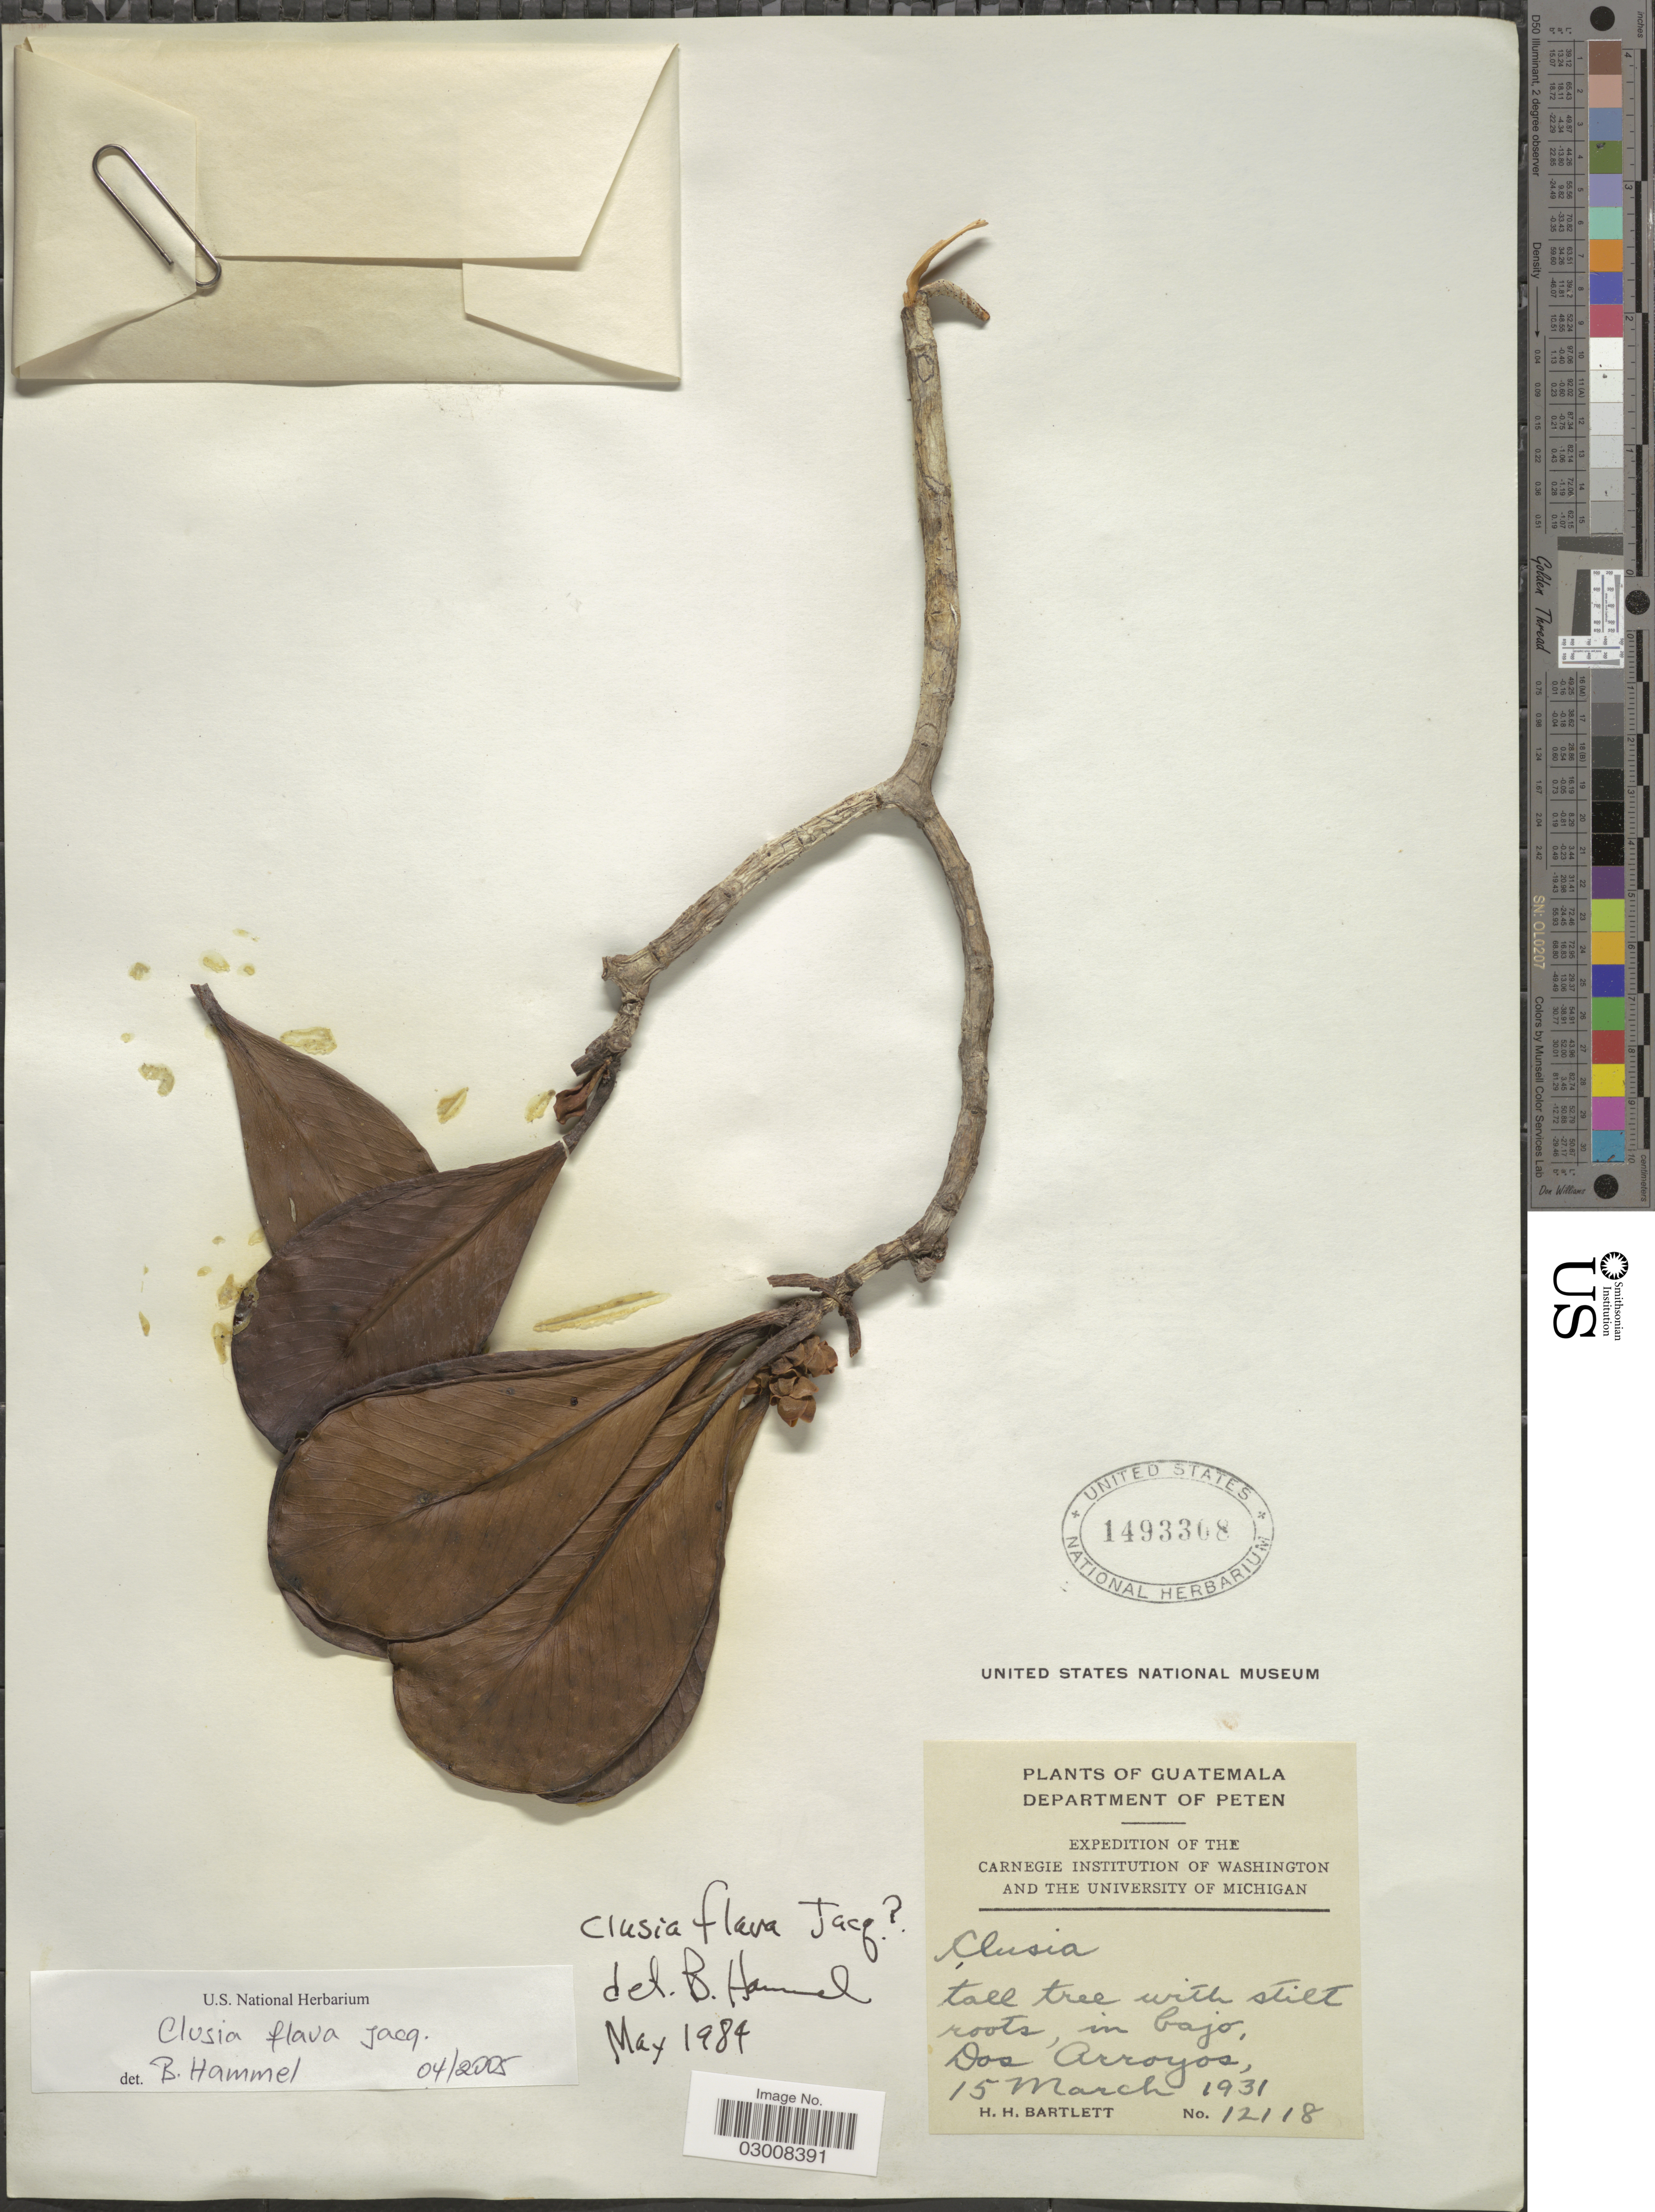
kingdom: Plantae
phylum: Tracheophyta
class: Magnoliopsida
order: Malpighiales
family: Clusiaceae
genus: Clusia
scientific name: Clusia flava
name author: Jacq.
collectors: H. H. Bartlett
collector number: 12118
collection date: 1931-03-15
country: Guatemala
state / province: El Petén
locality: Department of Peten, Dos Arroyos.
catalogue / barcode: US 1493308